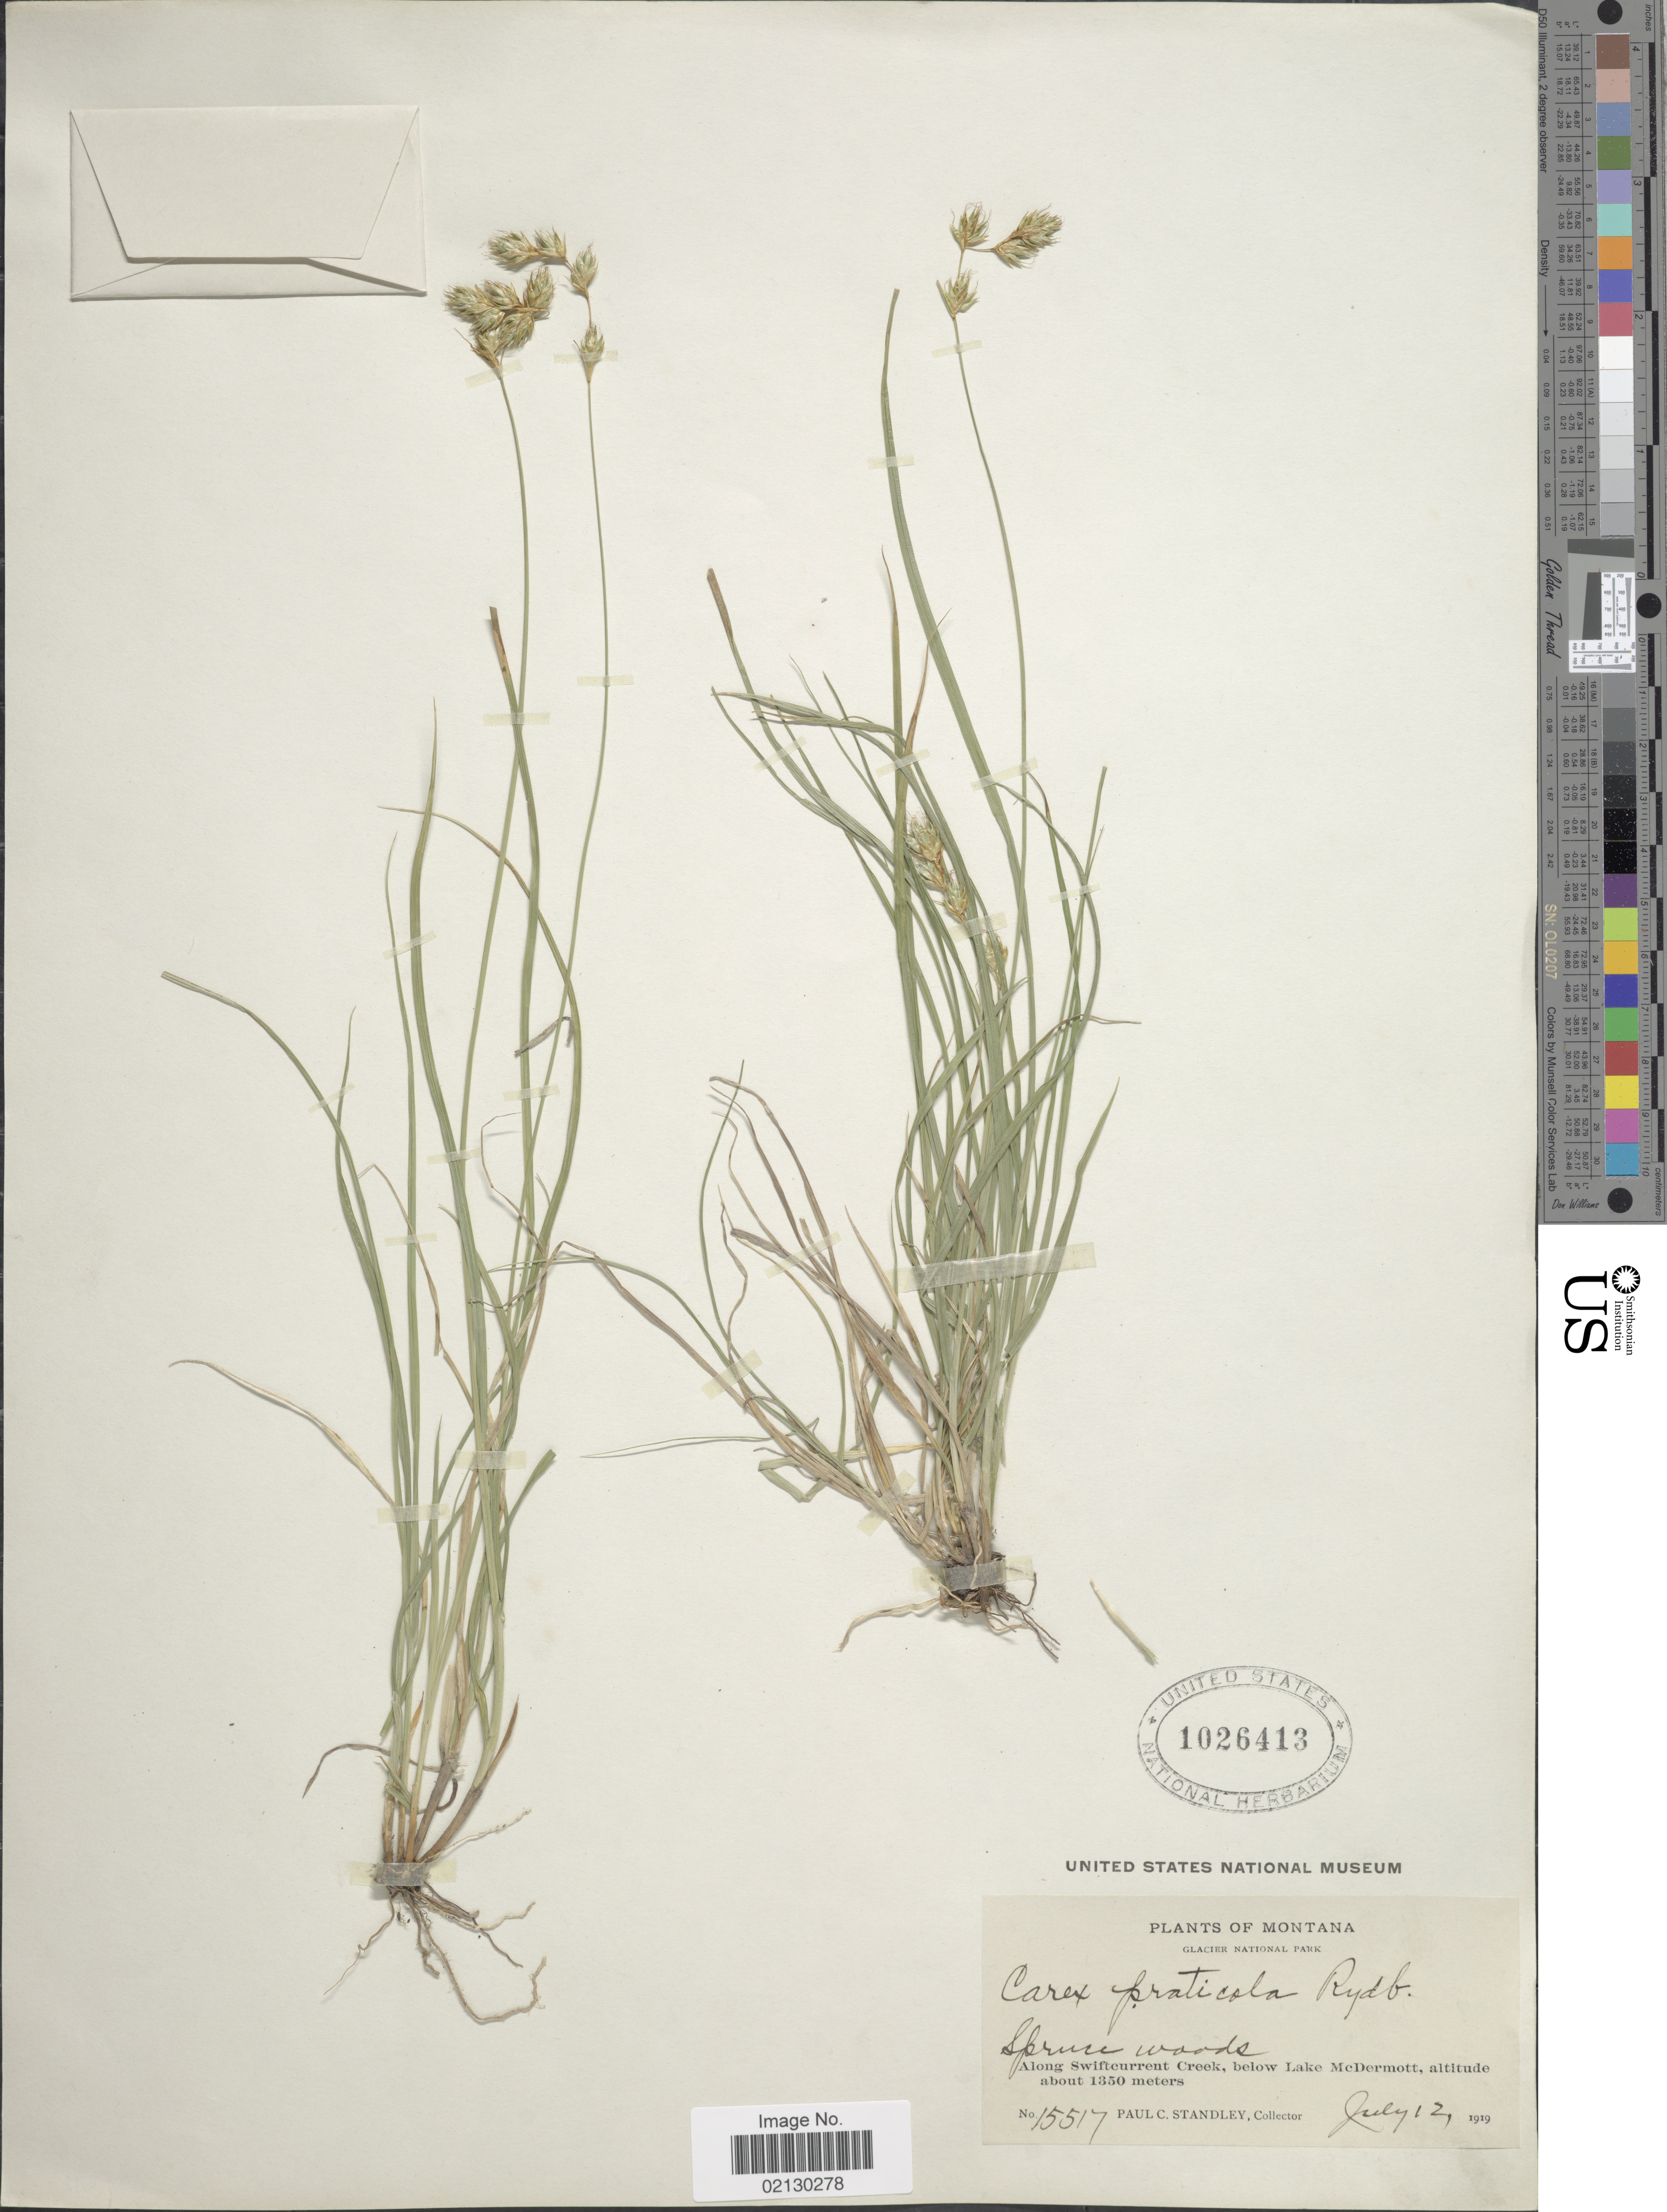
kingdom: Plantae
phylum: Tracheophyta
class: Liliopsida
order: Poales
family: Cyperaceae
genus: Carex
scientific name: Carex praticola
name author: Rydb.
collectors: P. C. Standley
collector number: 15517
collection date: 1919-07-12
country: United States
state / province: Montana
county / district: Glacier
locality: Glacier National Park, along Swiftcurrent Creek, below lake McDermott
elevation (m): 1350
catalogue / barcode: US 1026413